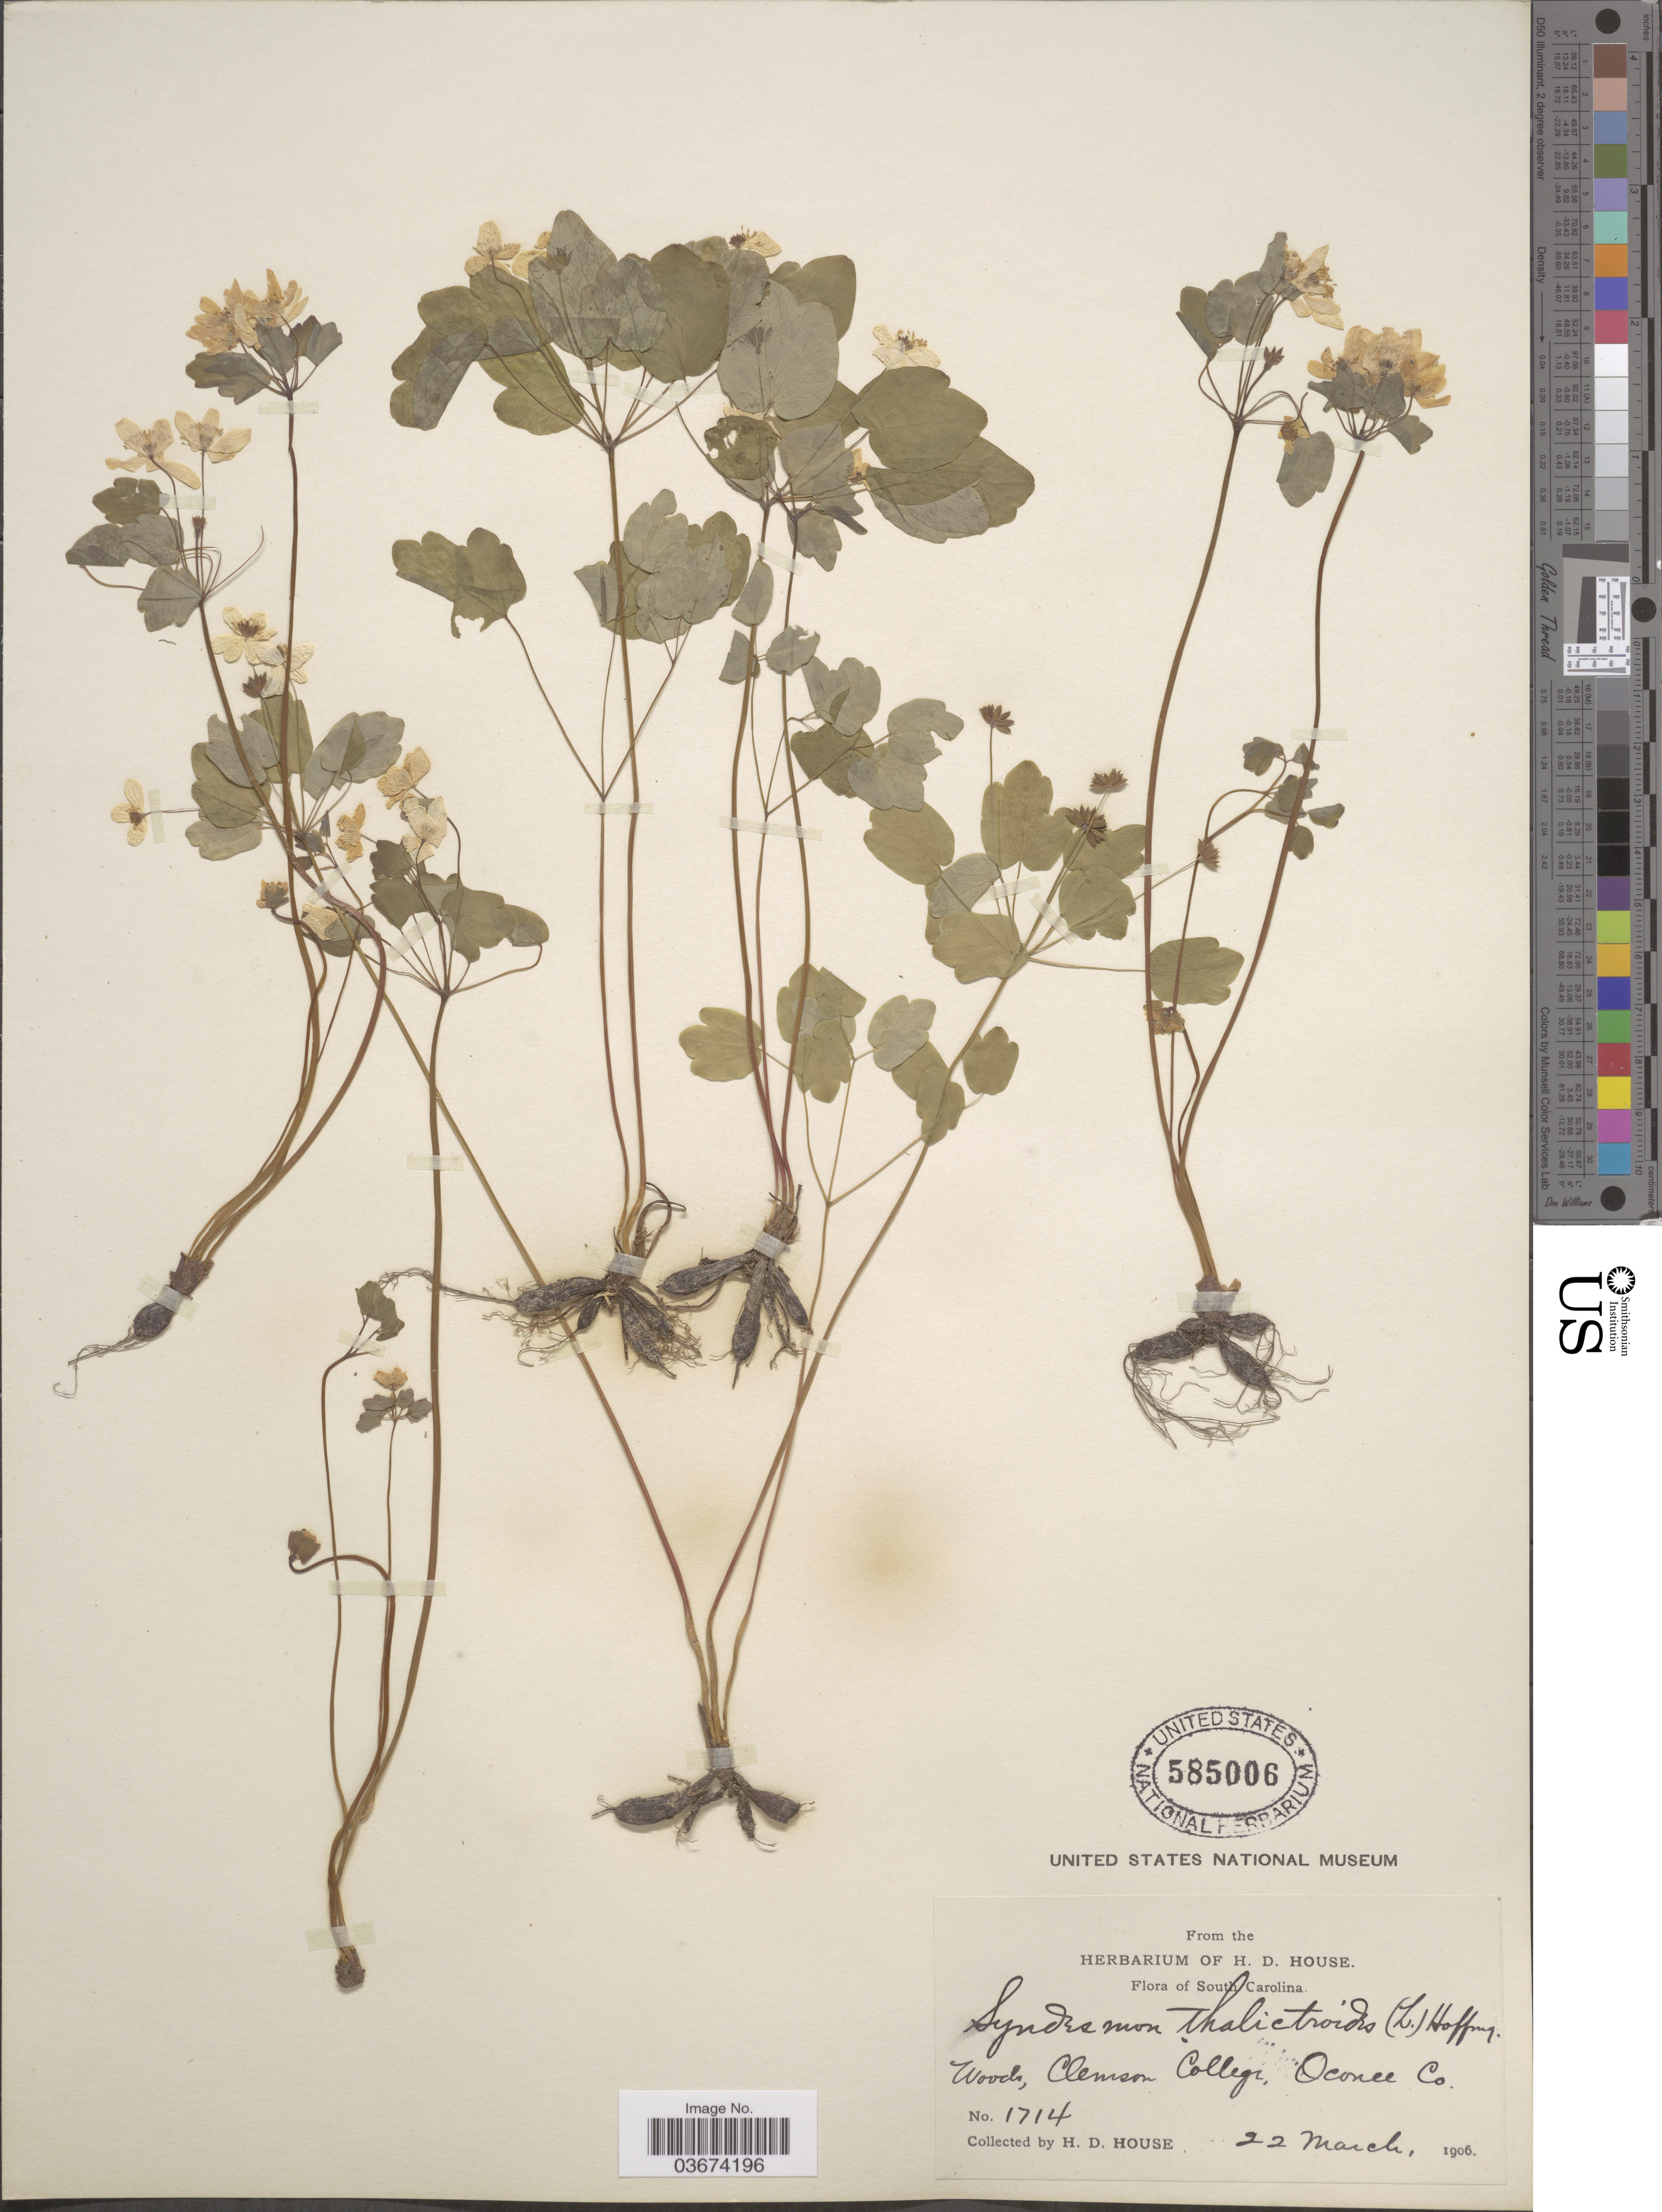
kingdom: Plantae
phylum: Tracheophyta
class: Magnoliopsida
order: Ranunculales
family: Ranunculaceae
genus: Thalictrum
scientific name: Thalictrum thalictroides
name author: (L.) A.J. Eames & B. Boivin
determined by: Strong, M. T., (US), Smithsonian Institution - National Museum of Natural History (UNITED STATES)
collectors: H. D. House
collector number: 1714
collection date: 1906-03-22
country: United States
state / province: South Carolina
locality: Woods, Clemson College, Oconee Co.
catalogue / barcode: US 585006